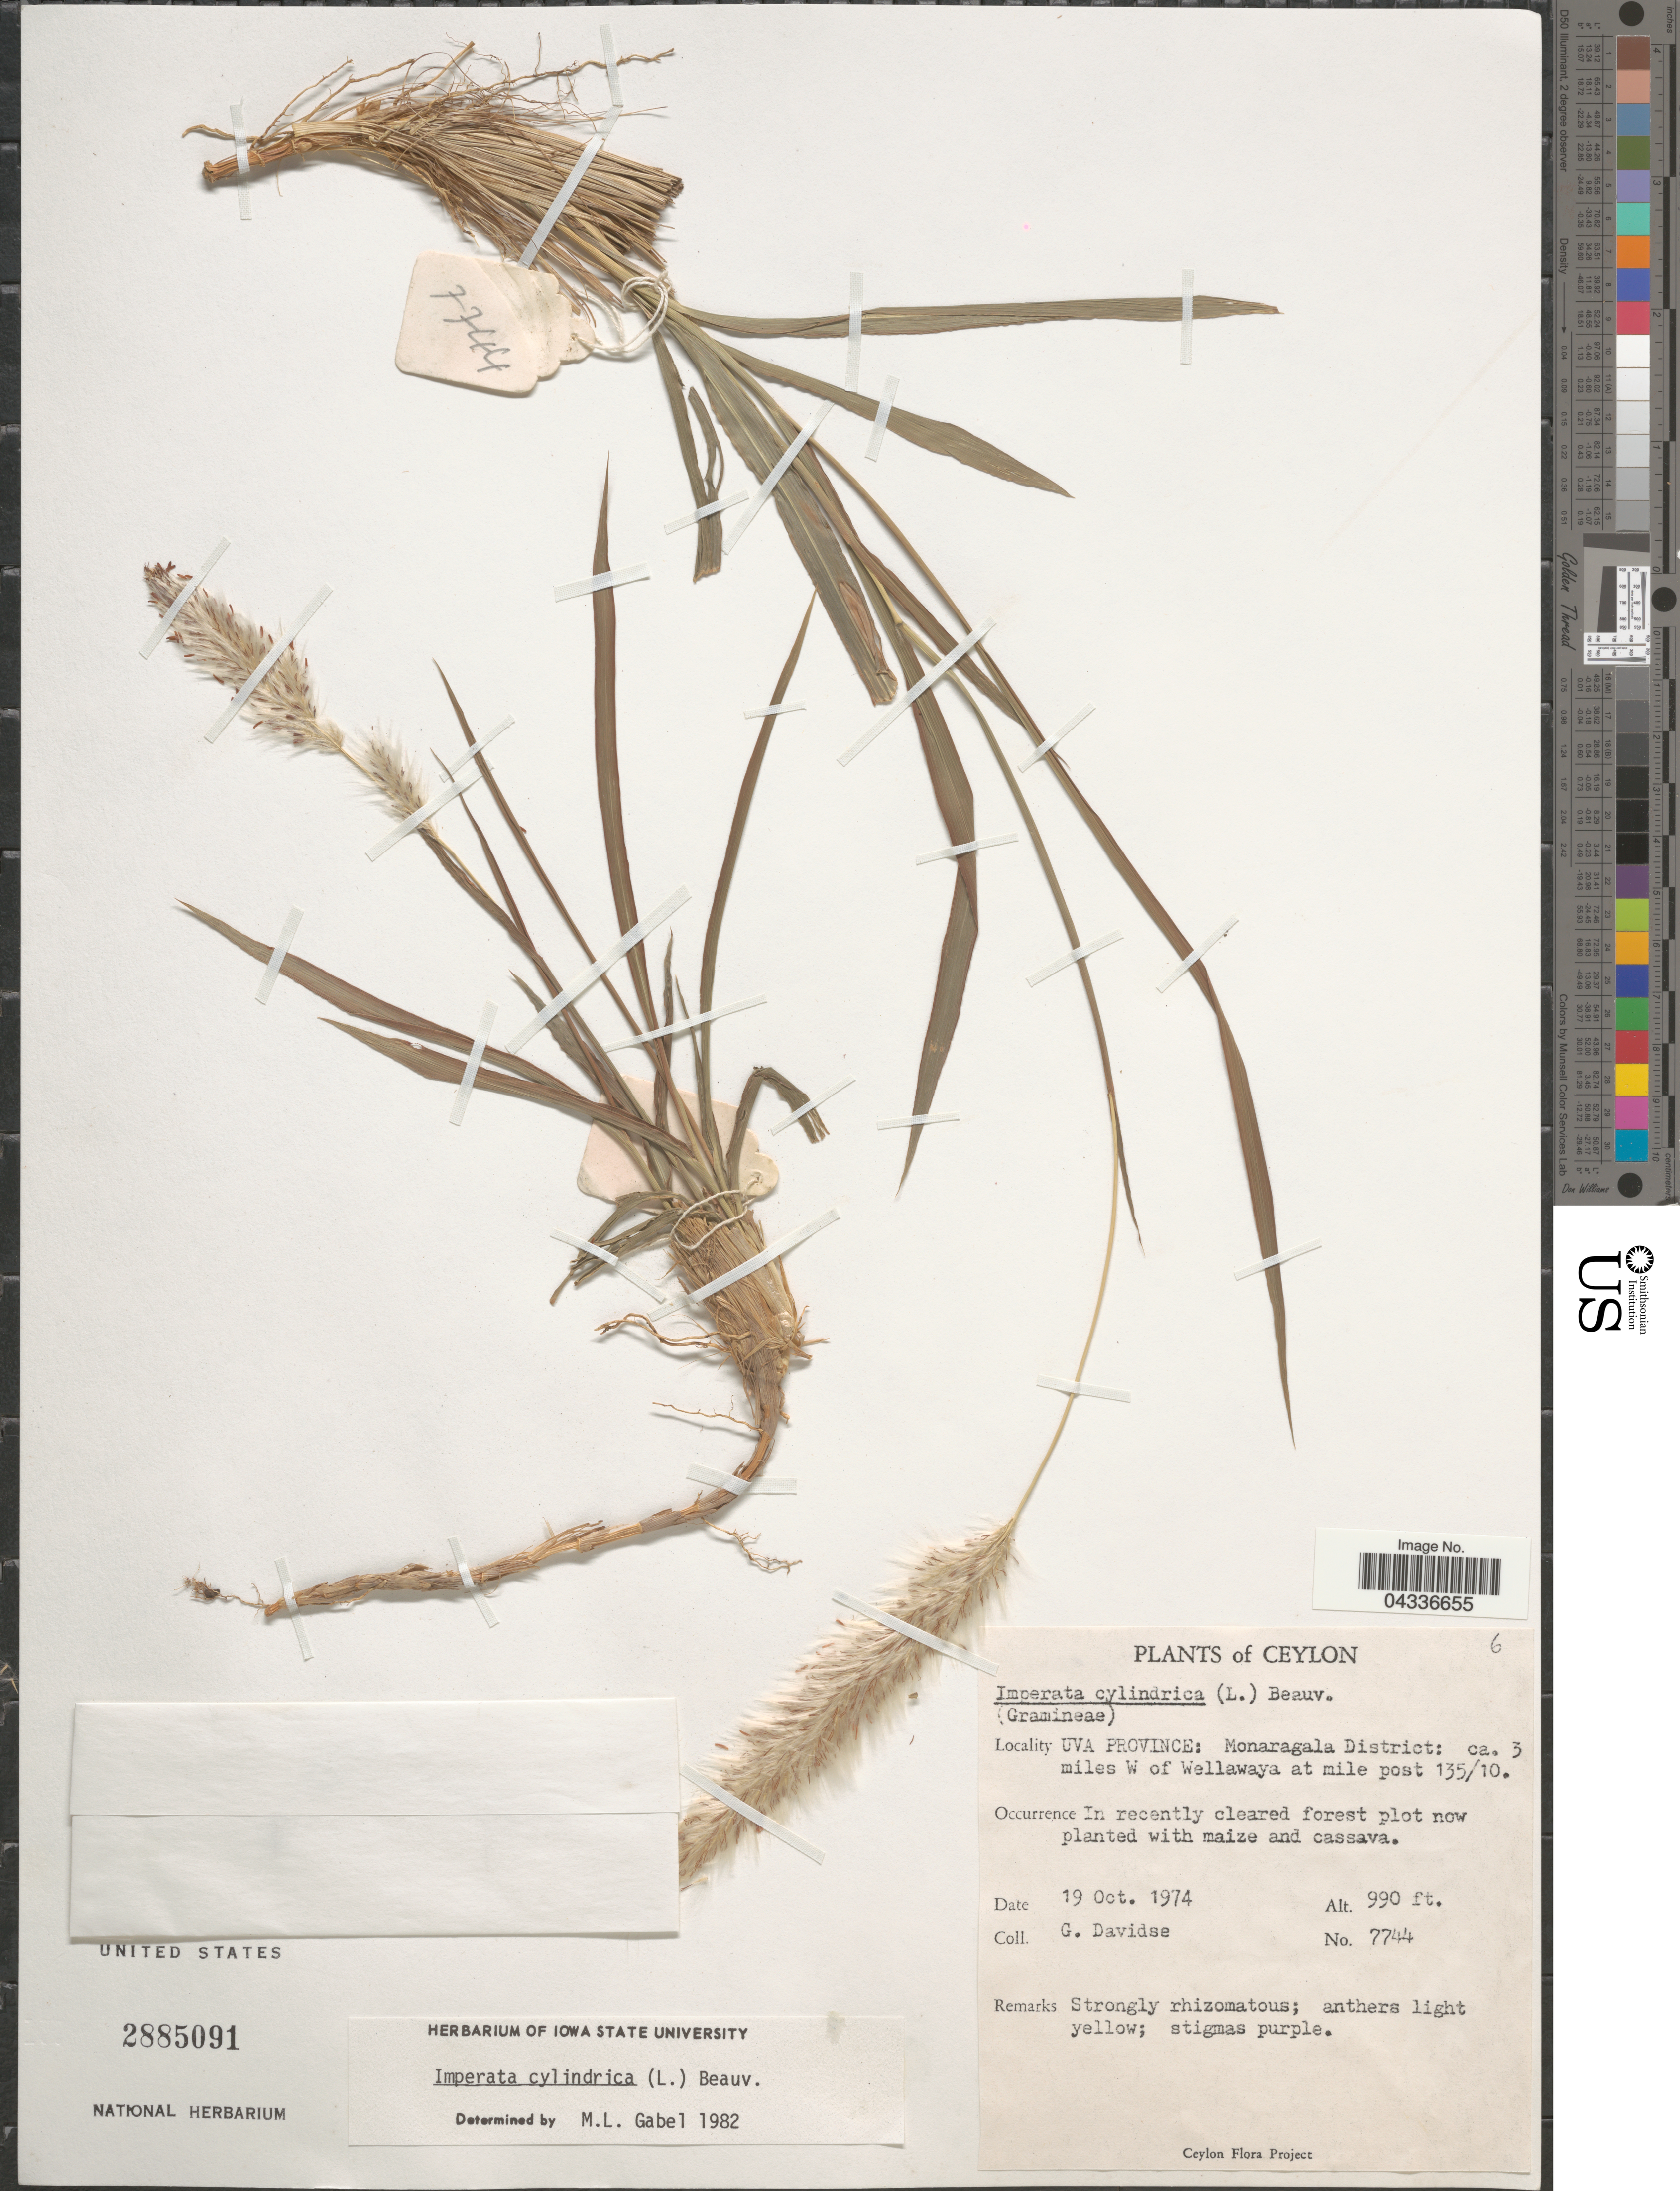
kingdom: Plantae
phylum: Tracheophyta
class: Liliopsida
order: Poales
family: Poaceae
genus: Imperata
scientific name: Imperata cylindrica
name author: (L.) P. Beauv.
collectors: G. Davidse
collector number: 7744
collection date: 1974-10-19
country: Sri Lanka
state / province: Uva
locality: Ceylon. Monaragala District: ca. 3 miles W of Wellawaya at mile post 135/10.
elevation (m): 302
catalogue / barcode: US 2885091